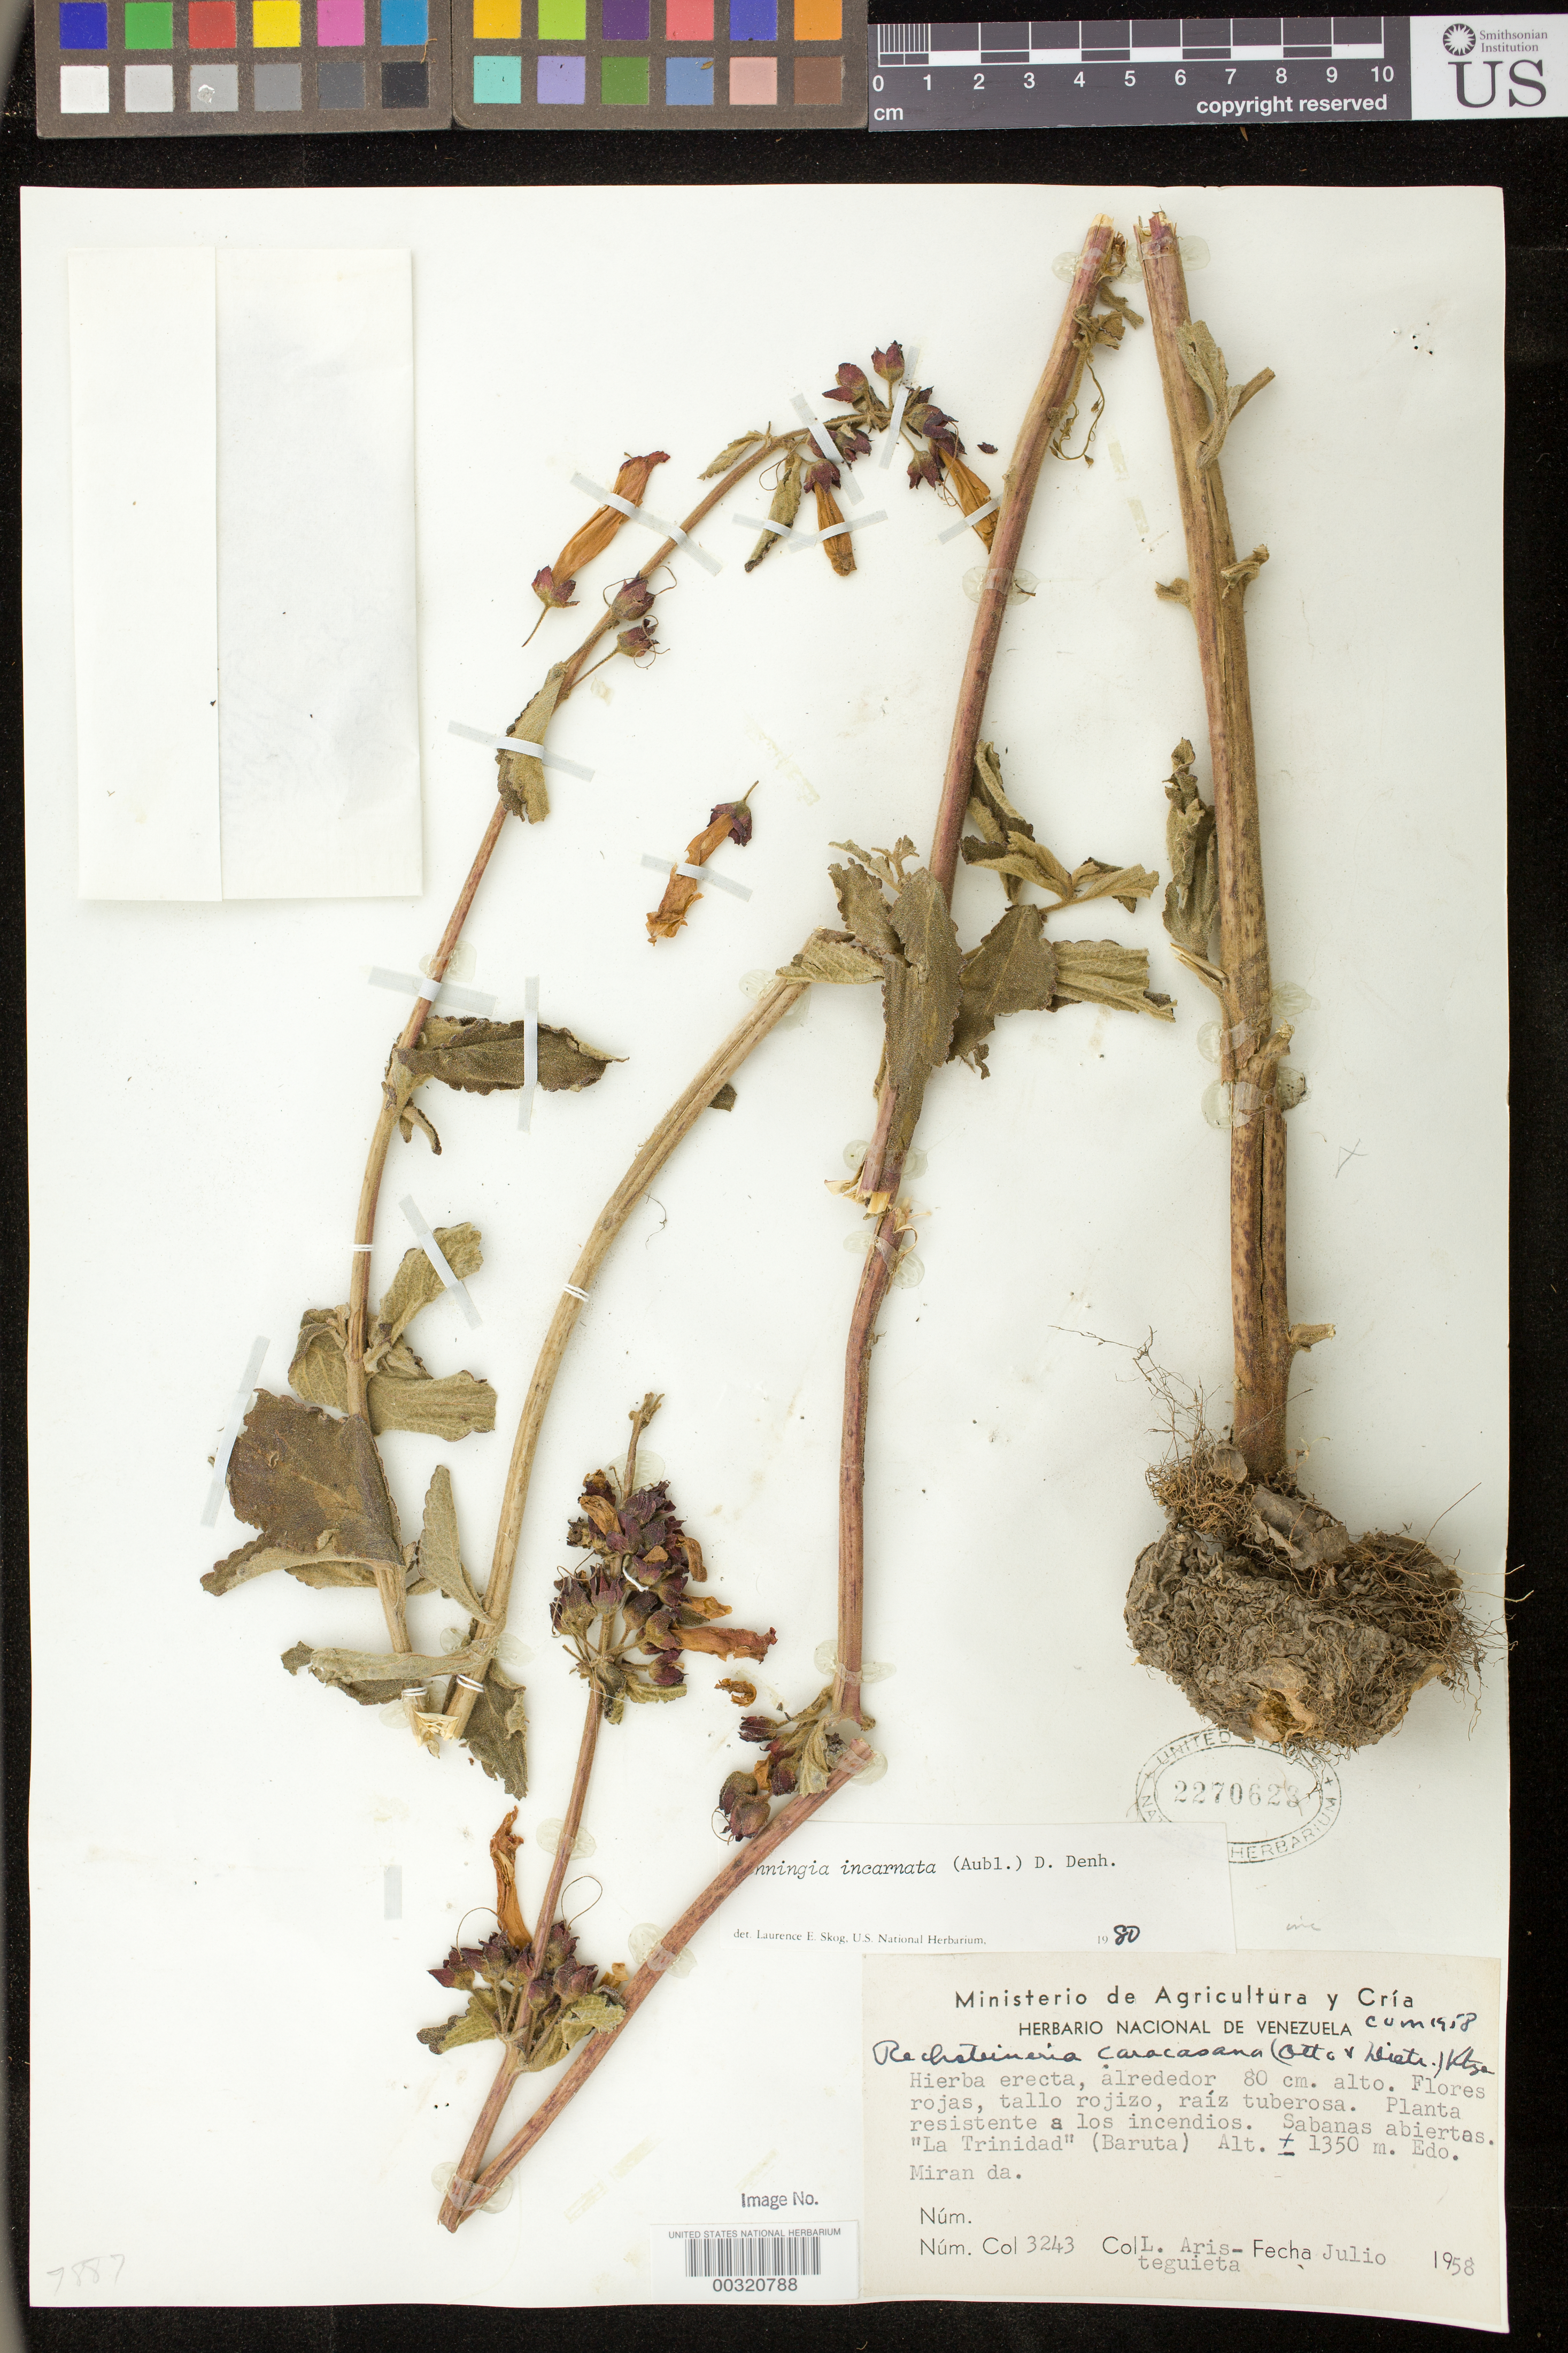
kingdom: Plantae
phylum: Tracheophyta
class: Magnoliopsida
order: Lamiales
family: Gesneriaceae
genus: Sinningia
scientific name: Sinningia incarnata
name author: (Aubl.) D.L. Denham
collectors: L. Aristeguieta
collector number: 3243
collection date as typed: Jul 1958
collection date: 1958-07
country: Venezuela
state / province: Miranda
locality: La Trinidad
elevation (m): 1350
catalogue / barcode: US 2270623